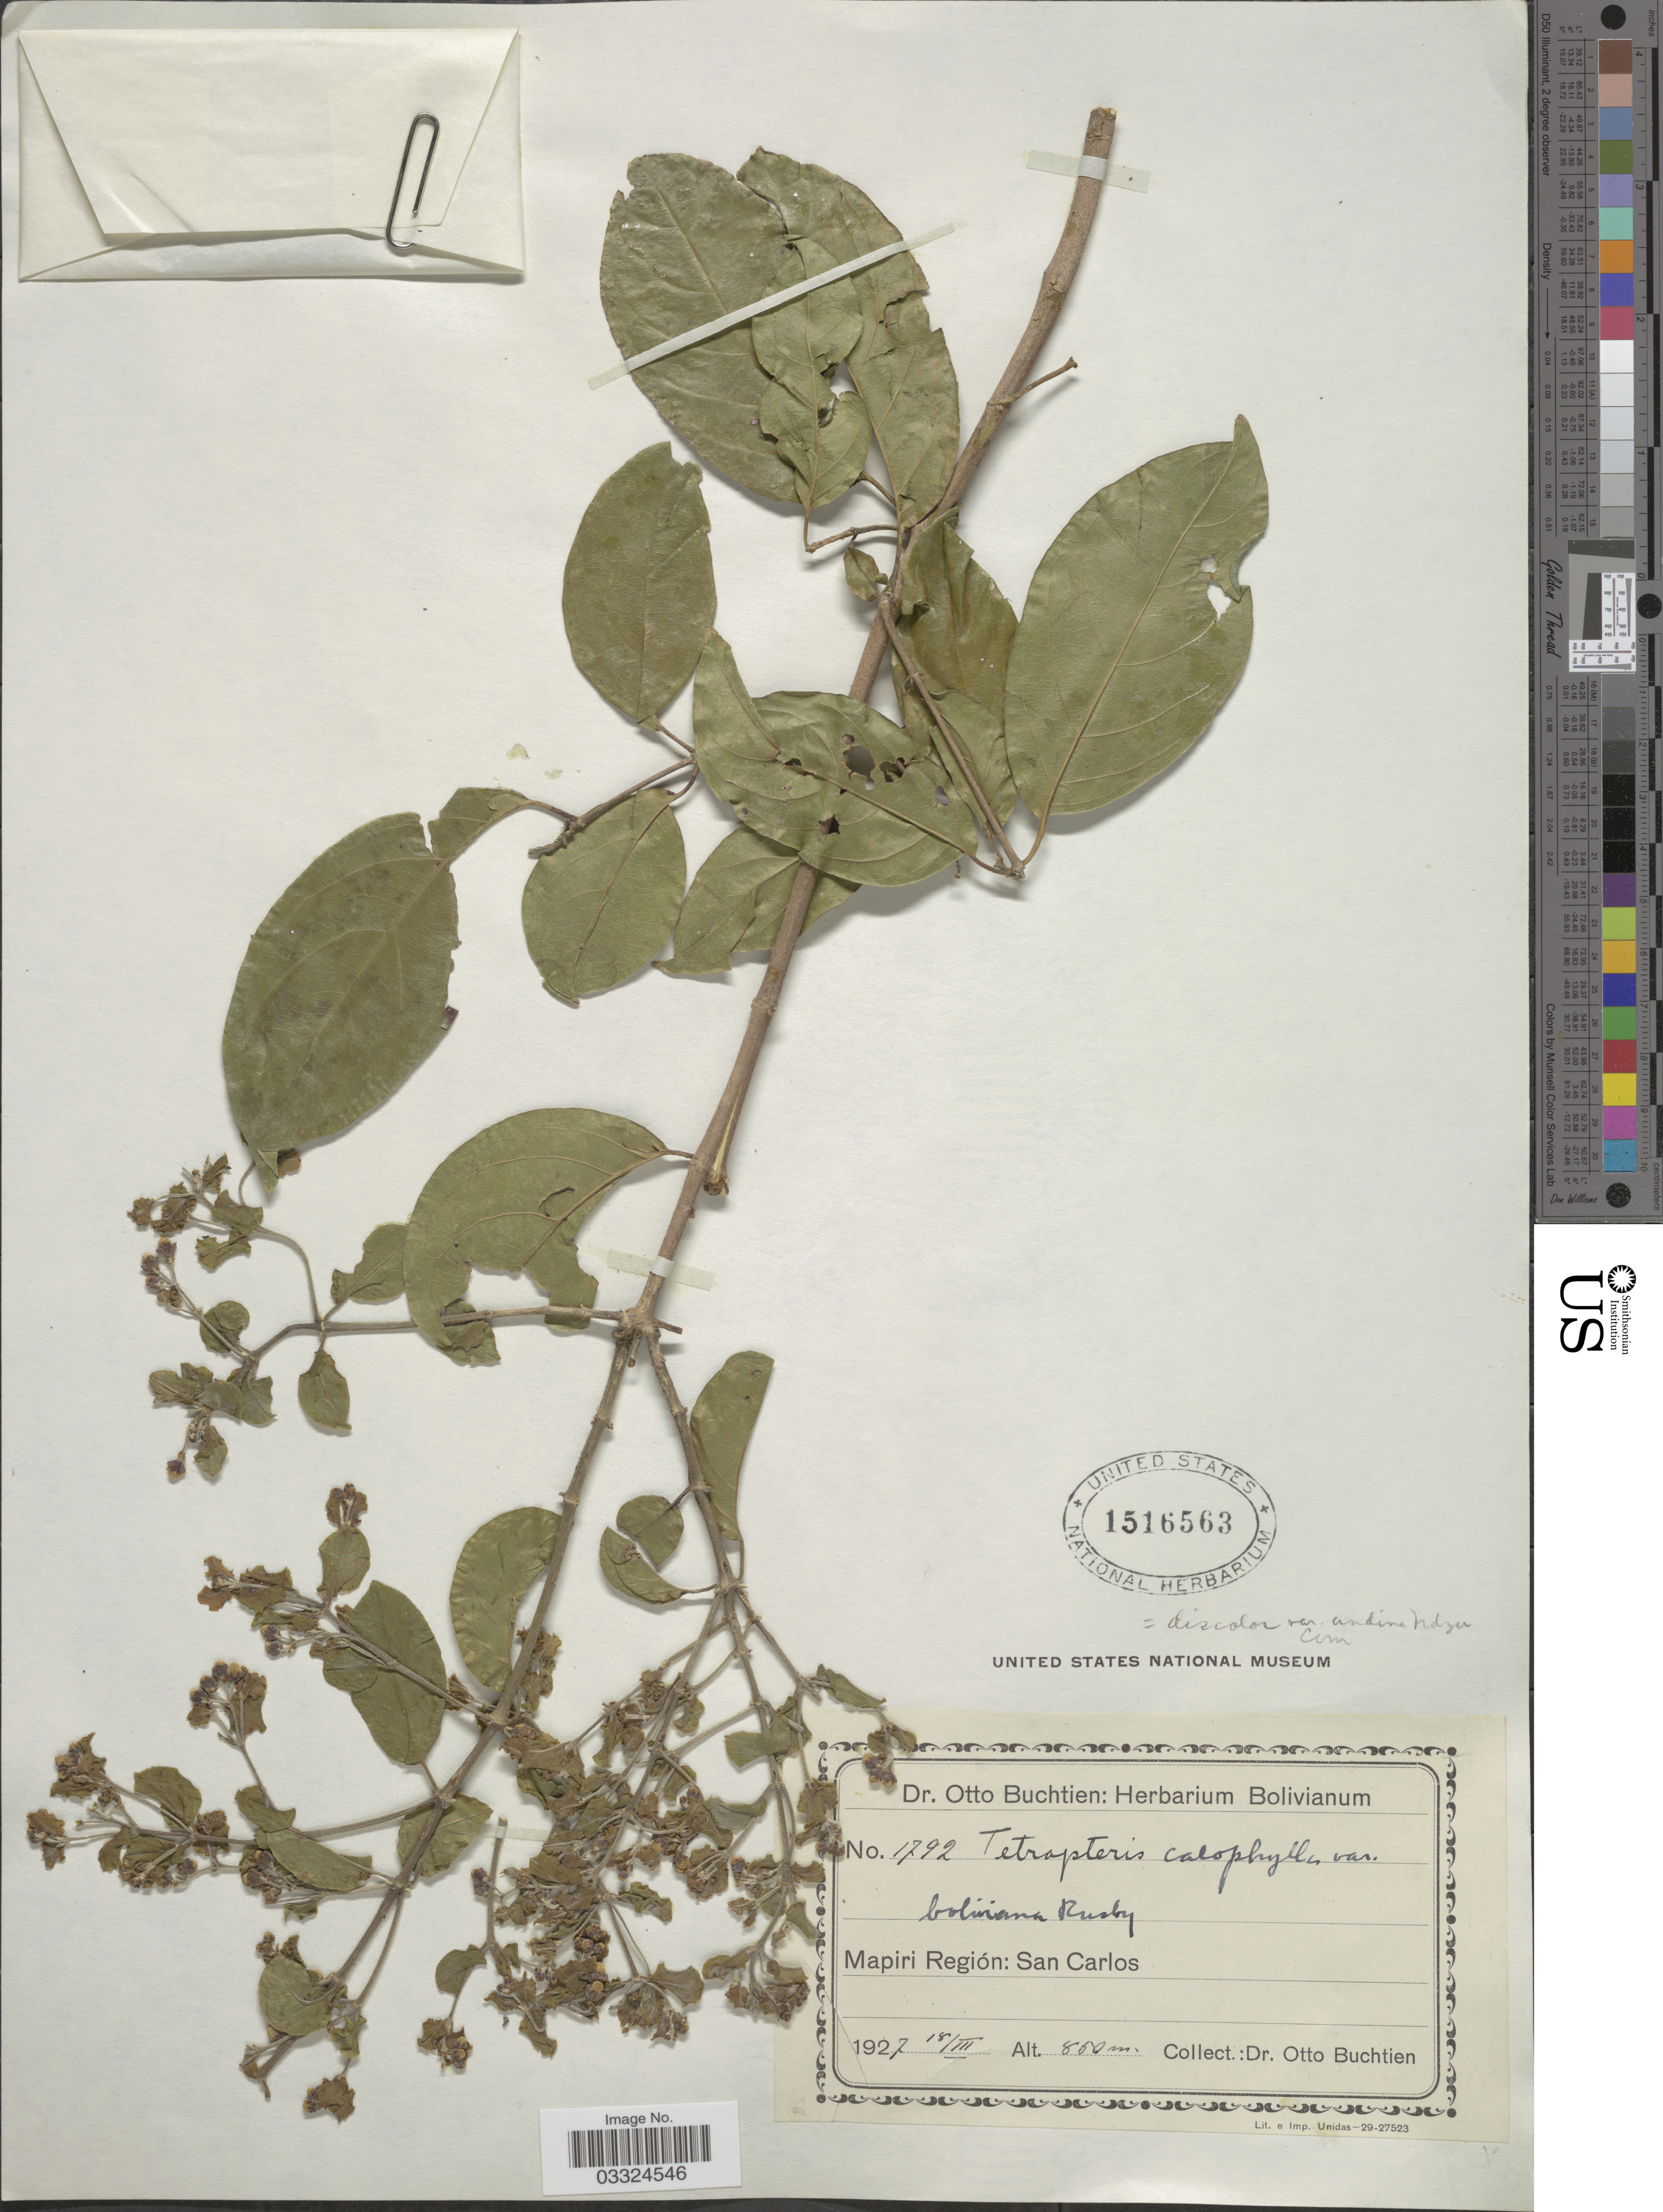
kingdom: Plantae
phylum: Tracheophyta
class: Magnoliopsida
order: Malpighiales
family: Malpighiaceae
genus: Tetrapterys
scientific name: Tetrapterys discolor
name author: (G. Mey.) DC.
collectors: O. Buchtien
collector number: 1792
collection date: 1927-03-18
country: Bolivia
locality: Mapiri Región: San Carlos.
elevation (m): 850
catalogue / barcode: US 1516563